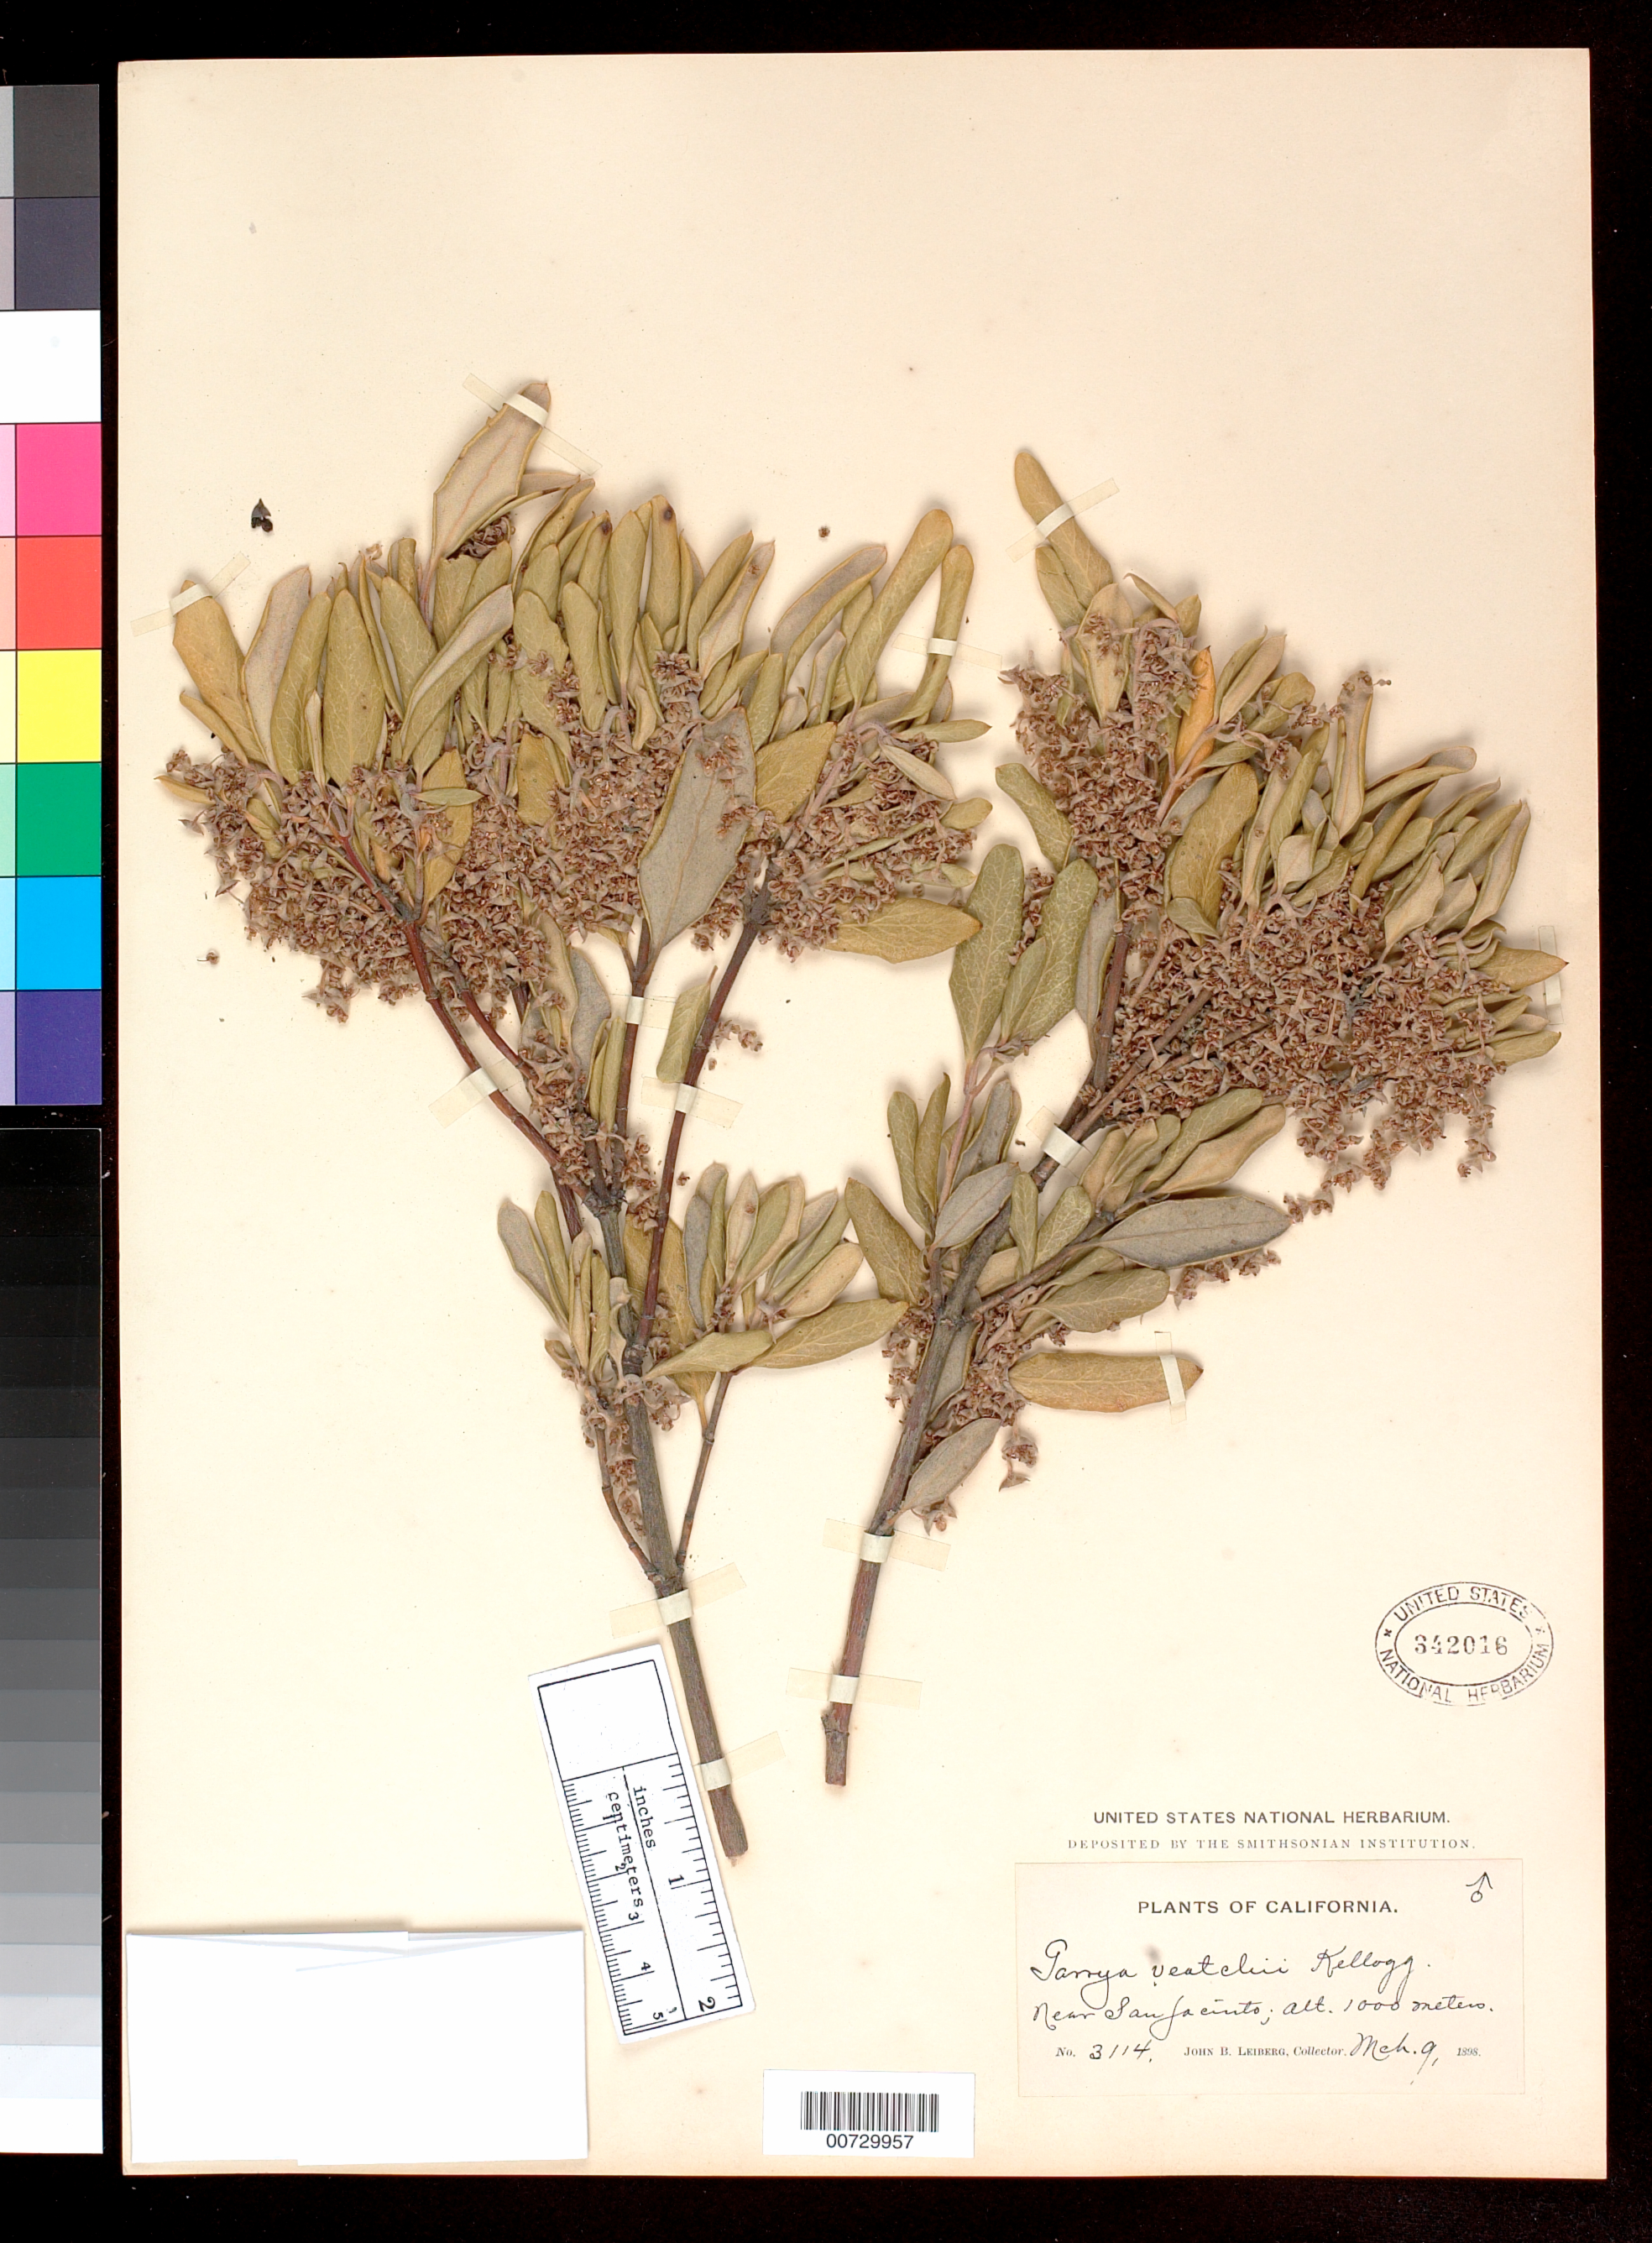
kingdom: Plantae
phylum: Tracheophyta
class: Magnoliopsida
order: Garryales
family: Garryaceae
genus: Garrya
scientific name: Garrya veatchii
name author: Kellogg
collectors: J. Leiberg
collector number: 3114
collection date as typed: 9 Mar 1898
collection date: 1898-03-09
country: United States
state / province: California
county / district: Riverside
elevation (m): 1000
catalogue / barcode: US 1672304